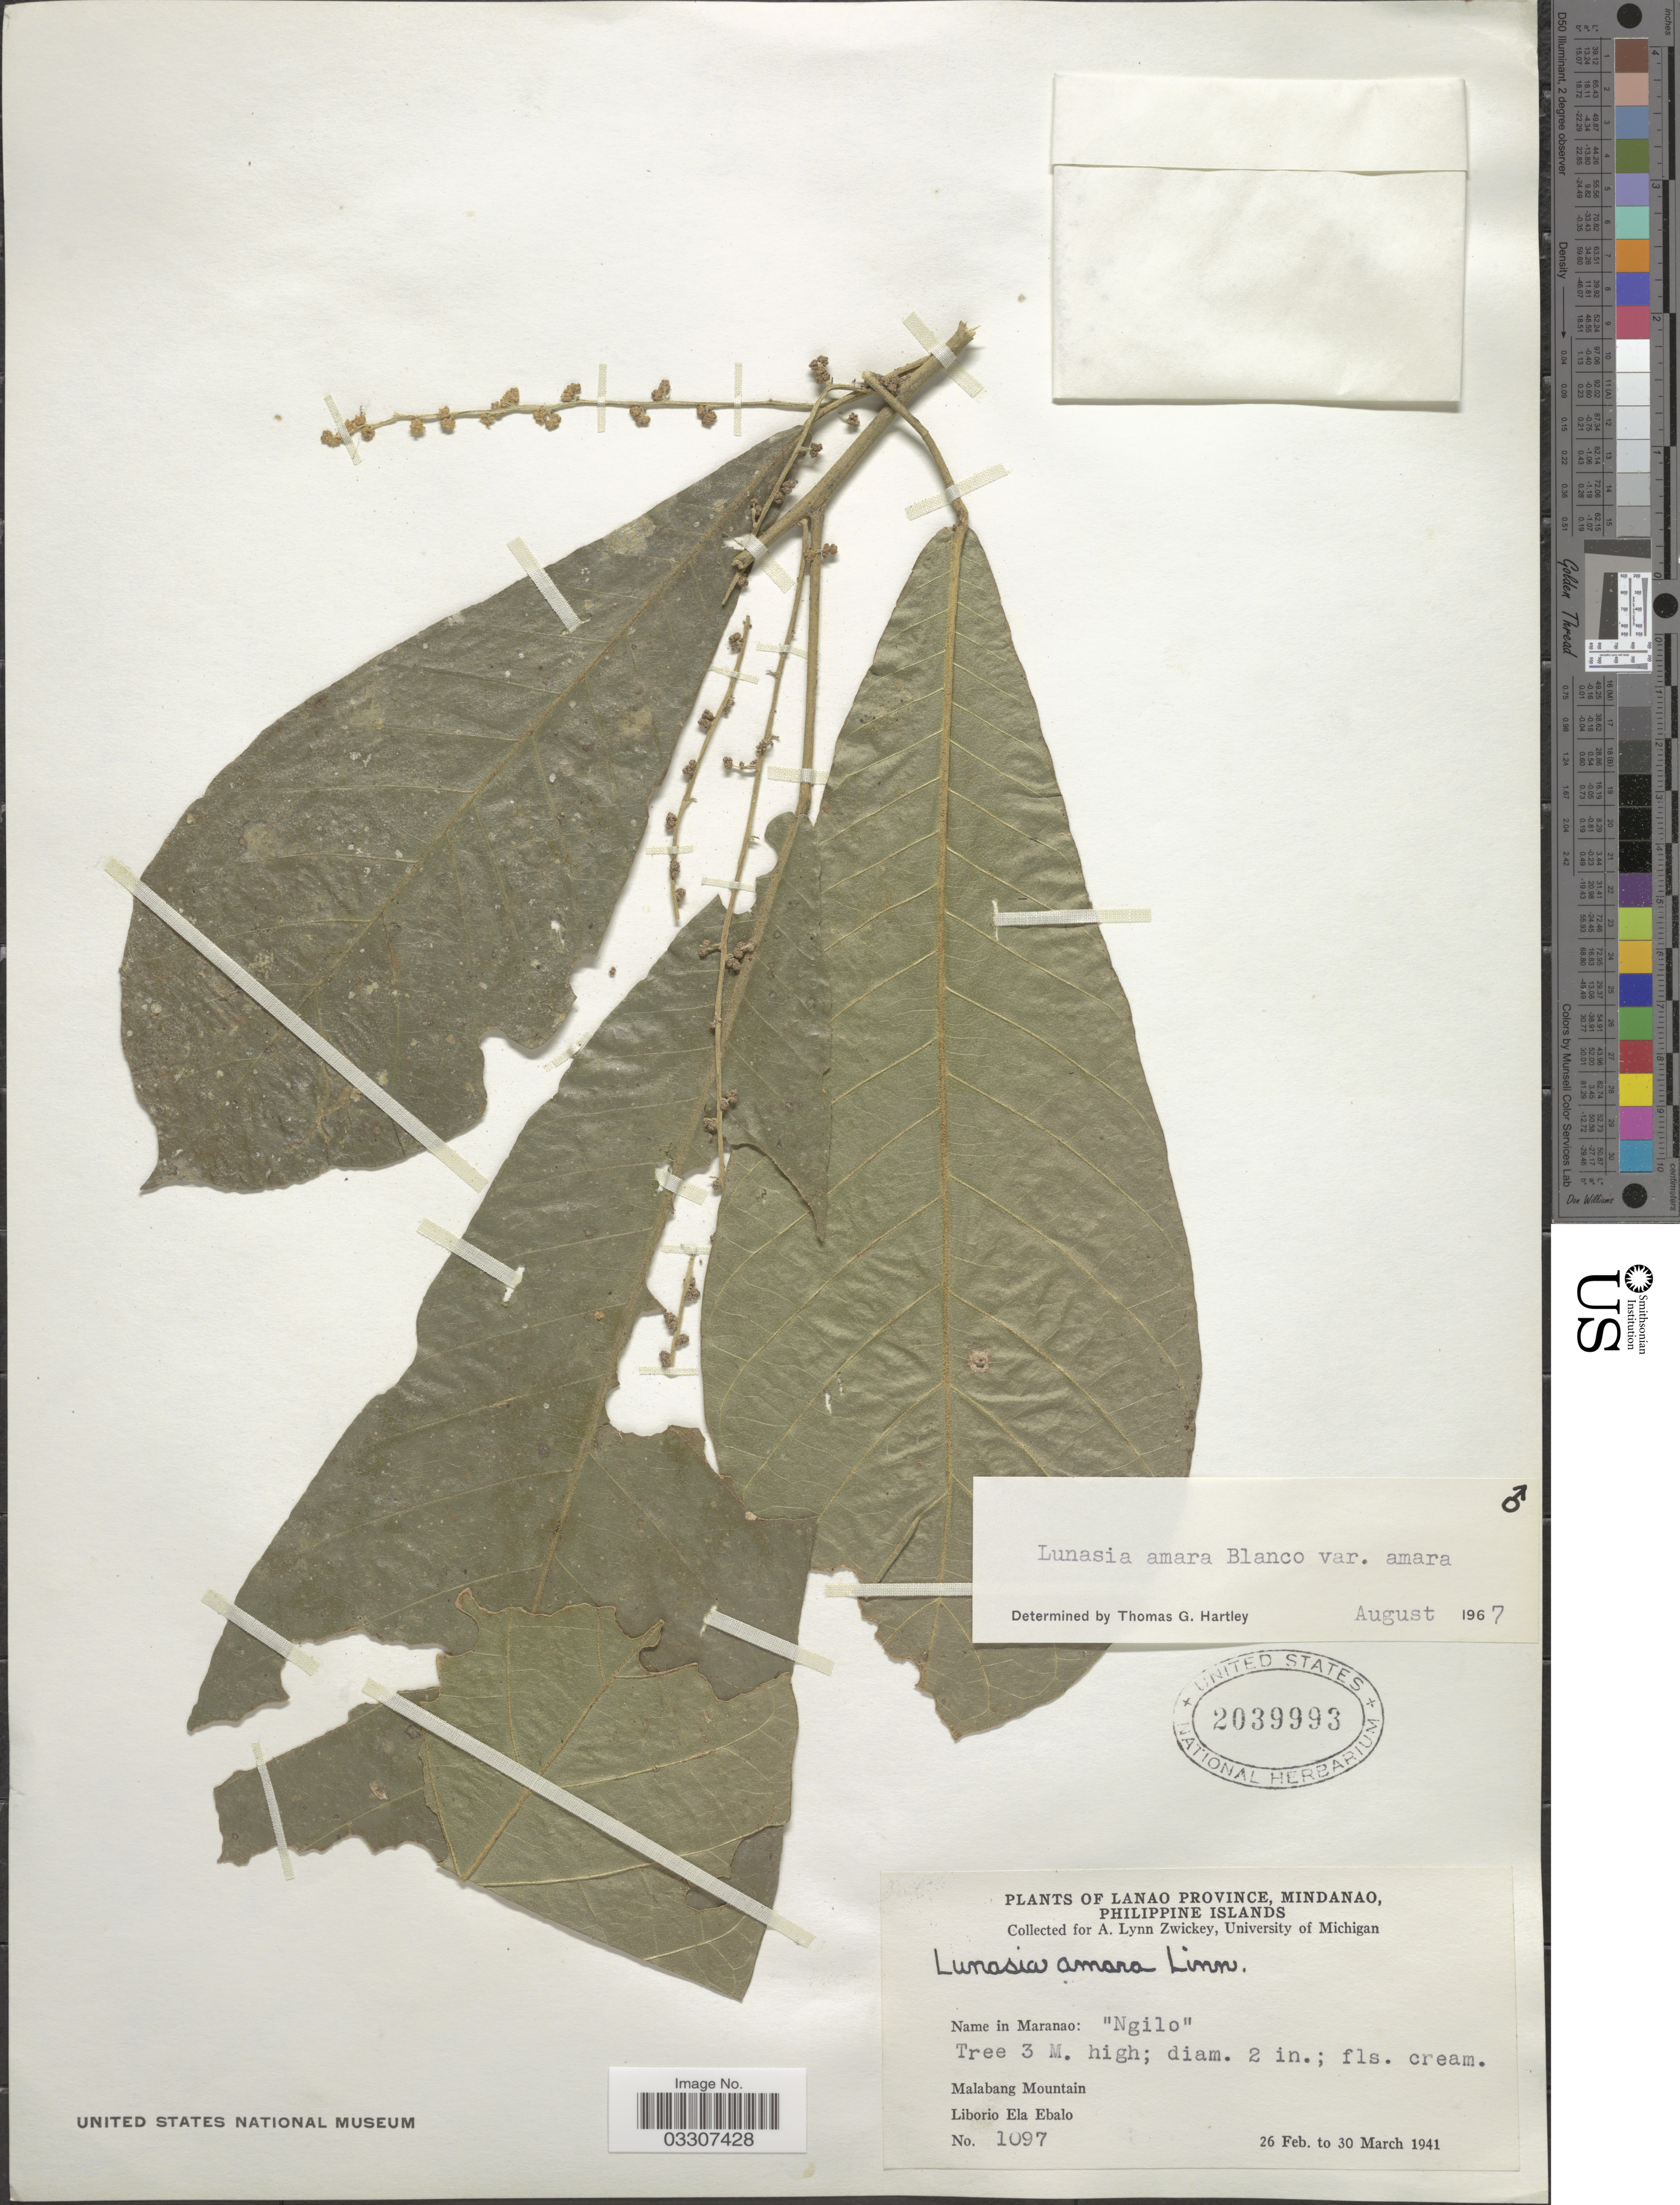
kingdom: Plantae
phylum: Tracheophyta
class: Magnoliopsida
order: Sapindales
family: Rutaceae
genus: Lunasia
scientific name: Lunasia amara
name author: Blanco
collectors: L. Ebalo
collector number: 1097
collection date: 1941-02-26/1941-03-30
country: Philippines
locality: Lanao Province, Mindanao, Phillippine Islands. Malabang Mountain.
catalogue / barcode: US 2039993